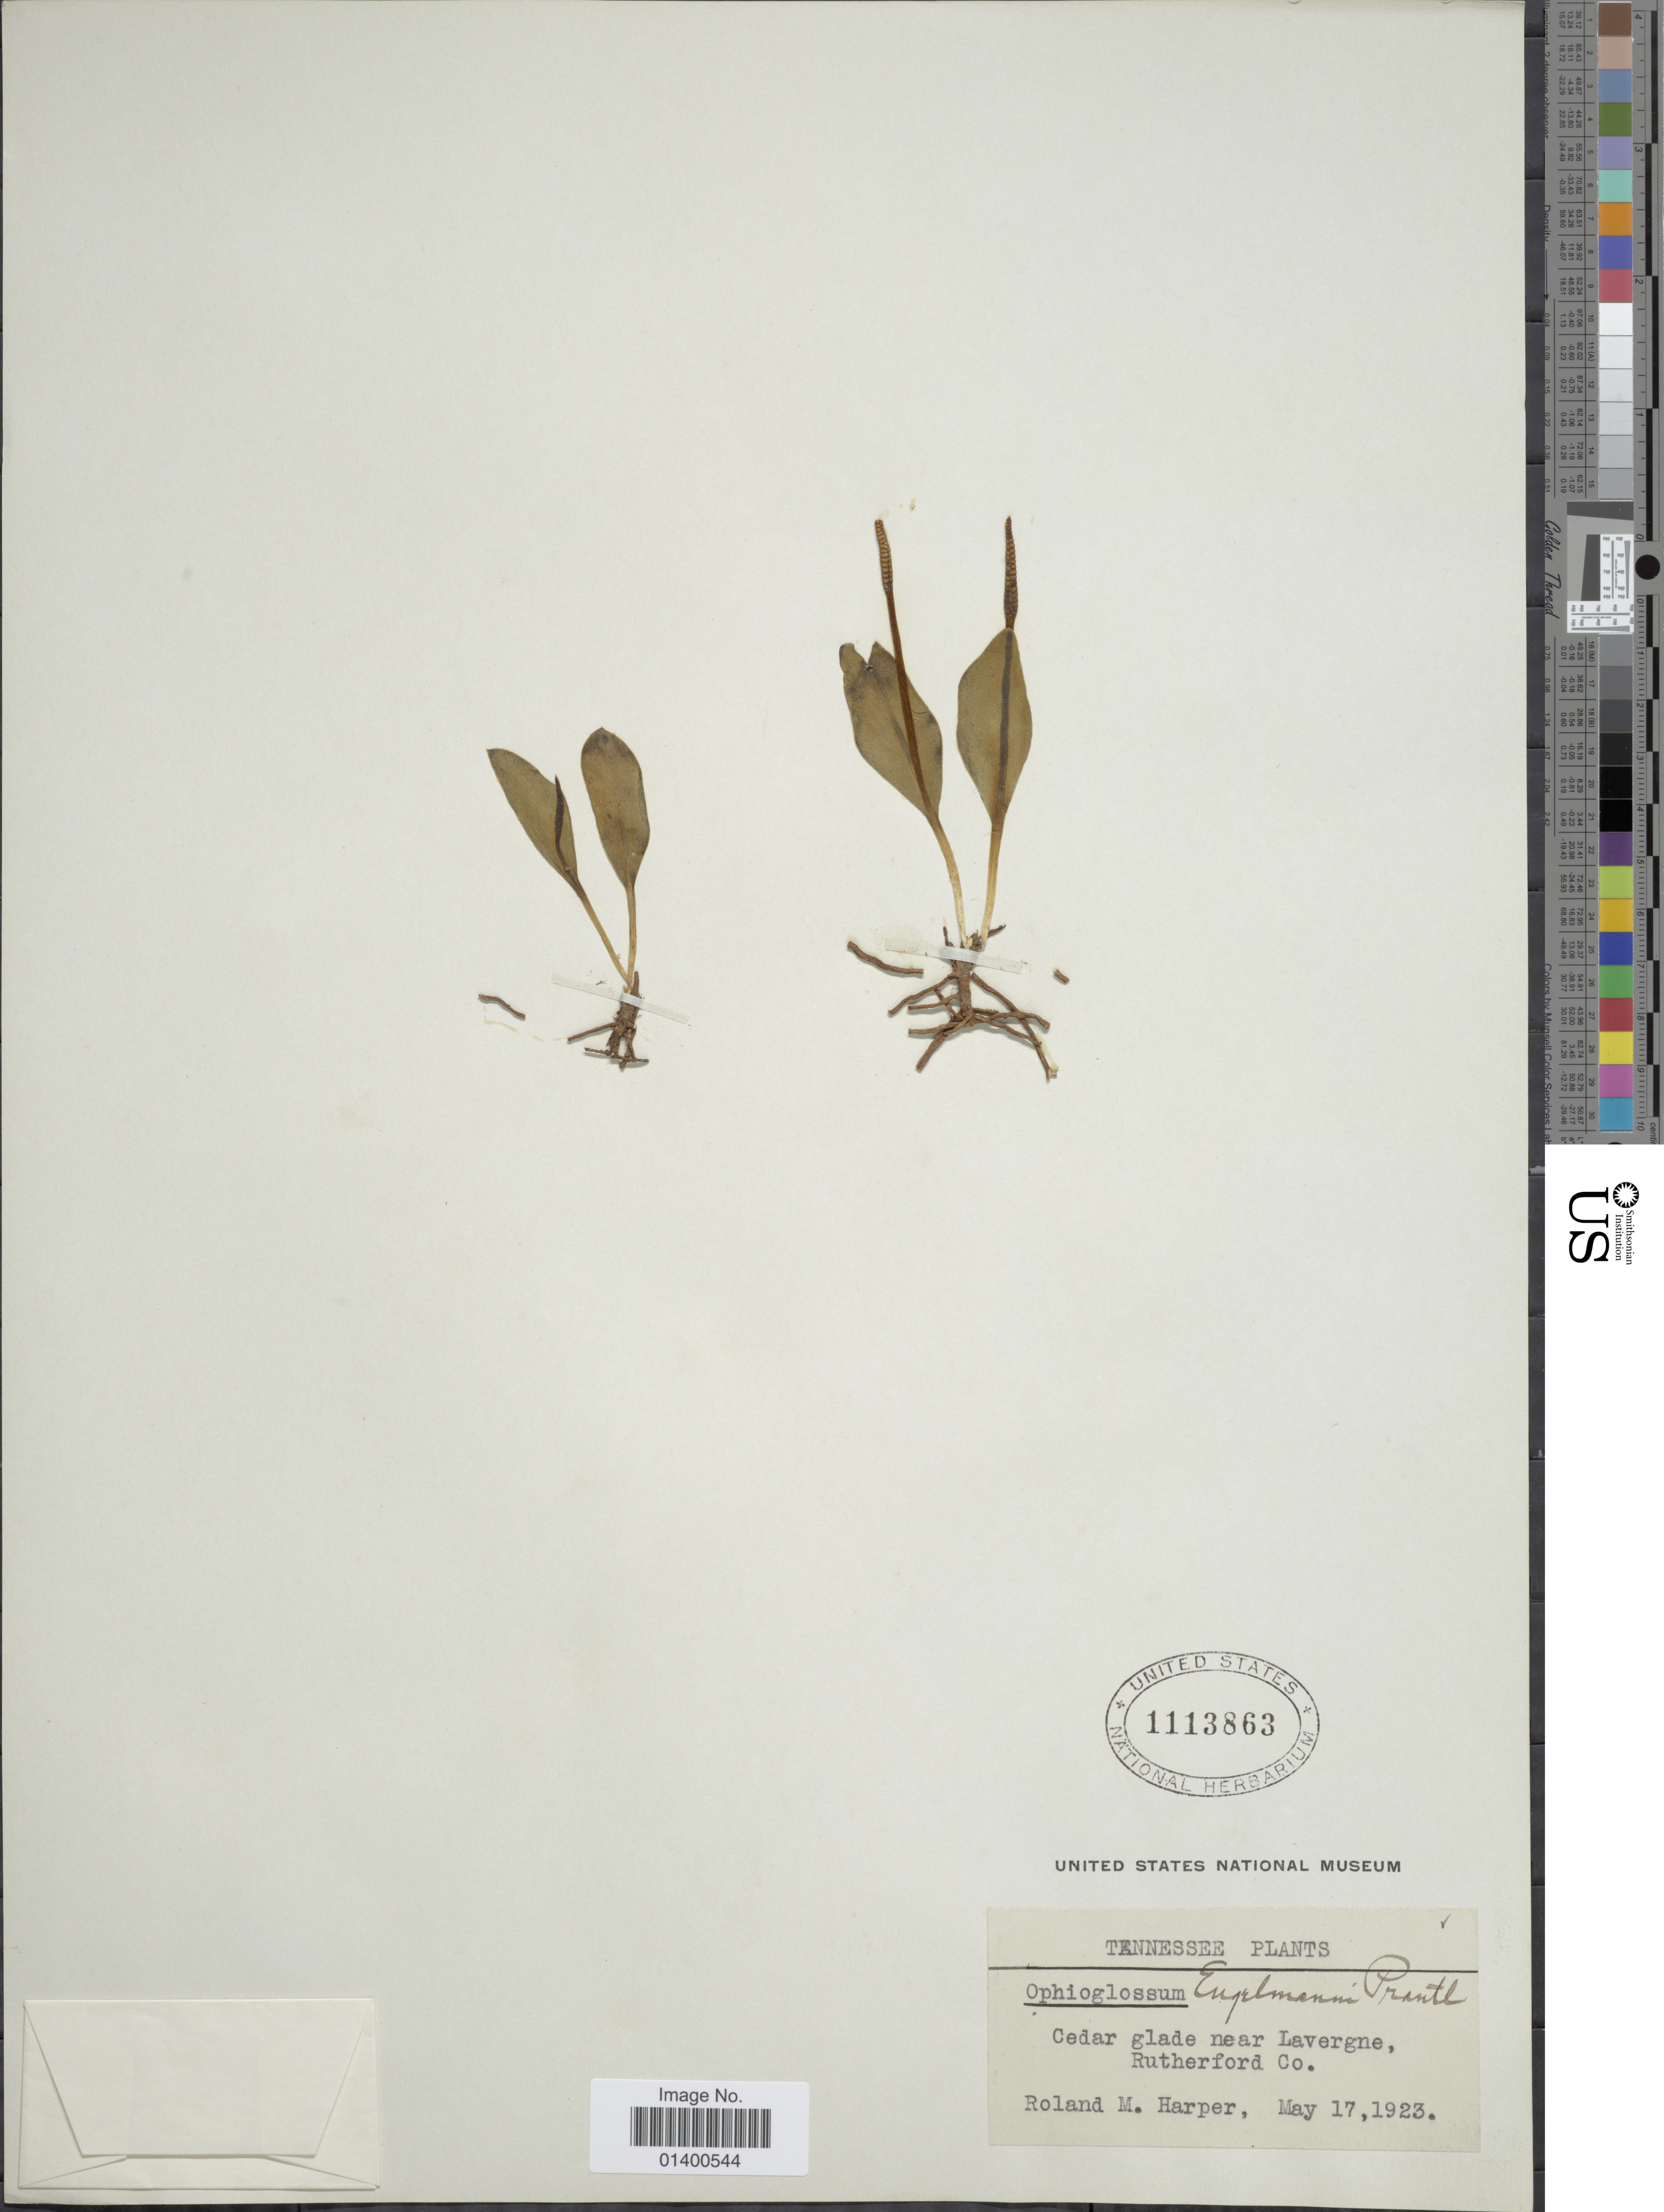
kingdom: Plantae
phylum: Tracheophyta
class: Polypodiopsida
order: Ophioglossales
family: Ophioglossaceae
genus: Ophioglossum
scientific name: Ophioglossum engelmannii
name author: Prantl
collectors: R. M. Harper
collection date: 1923-05-17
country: United States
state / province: Tennessee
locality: Cedar glade near Lavergne, Rutherford Co.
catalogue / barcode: US 1113863